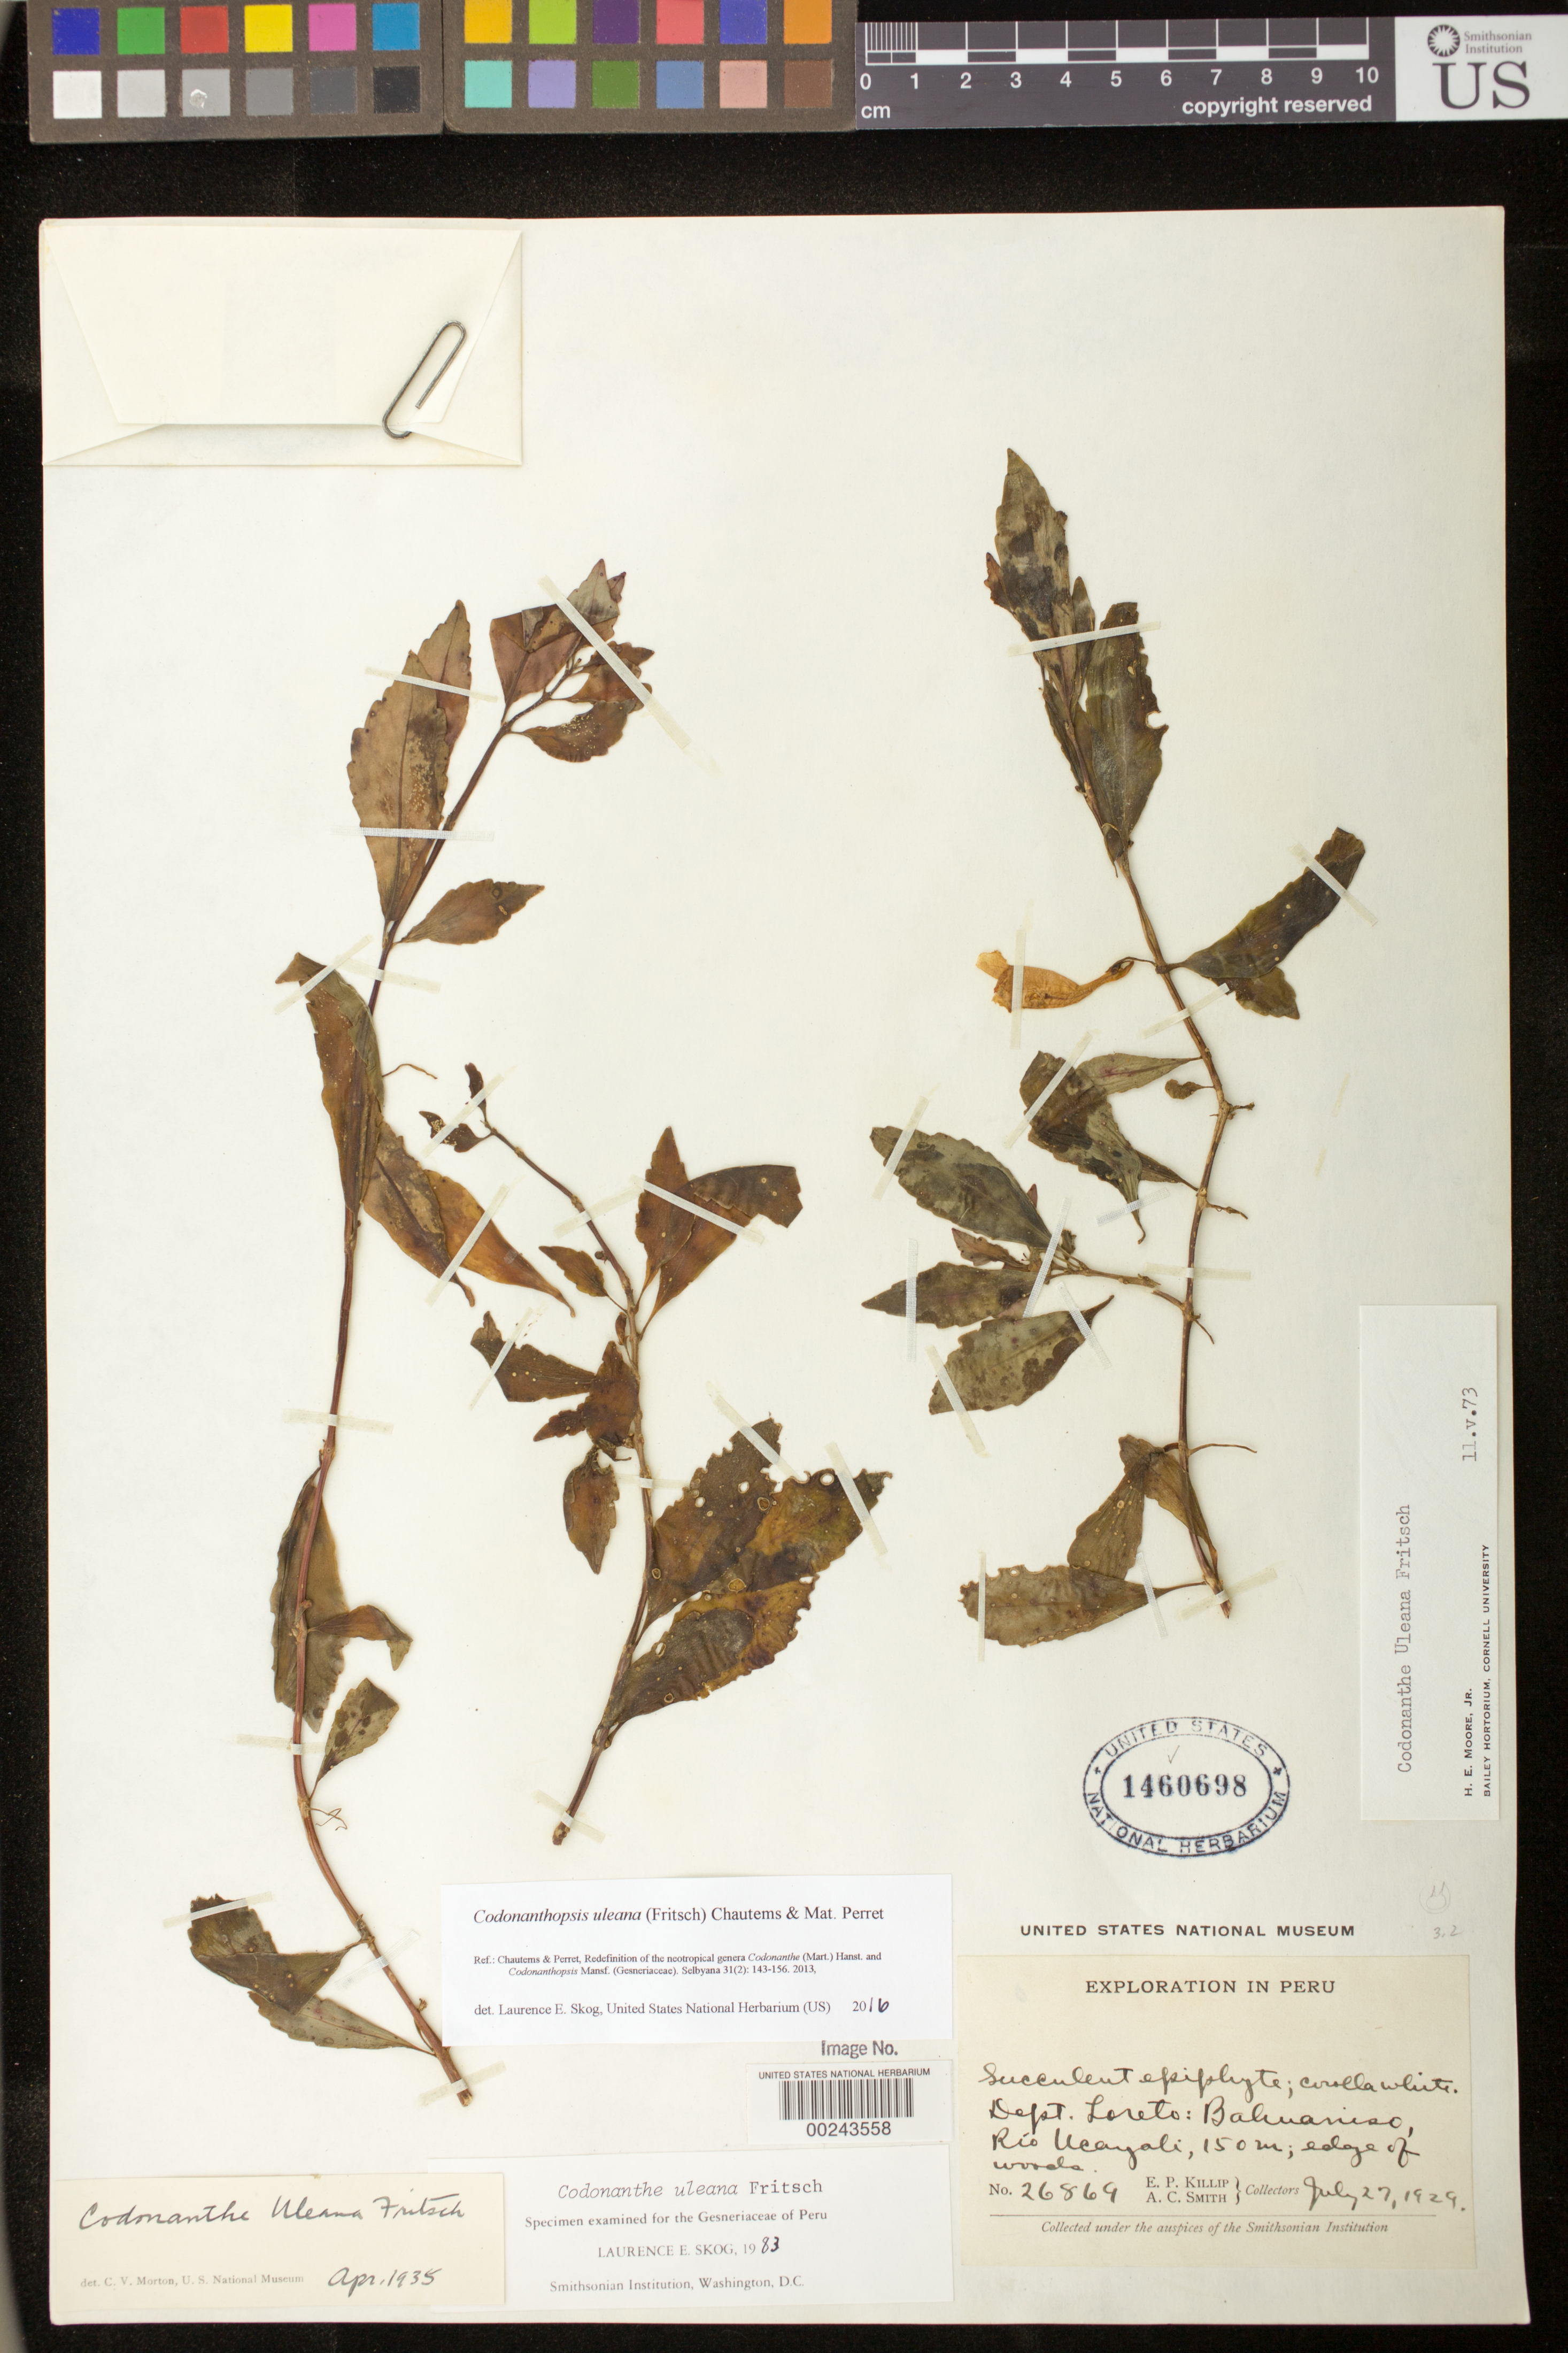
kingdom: Plantae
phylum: Tracheophyta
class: Magnoliopsida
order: Lamiales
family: Gesneriaceae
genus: Codonanthopsis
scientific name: Codonanthopsis uleana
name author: (Fritsch) Chautems & Mat.Perret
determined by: Skog, Laurence E.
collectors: E. P. Killip & A. C. Smith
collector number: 26869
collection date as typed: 27 Jul 1929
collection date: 1929-07-27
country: Peru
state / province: Loreto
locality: Babuaniso, Rio Ucayali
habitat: Edge of woods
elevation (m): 150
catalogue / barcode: US 1460698